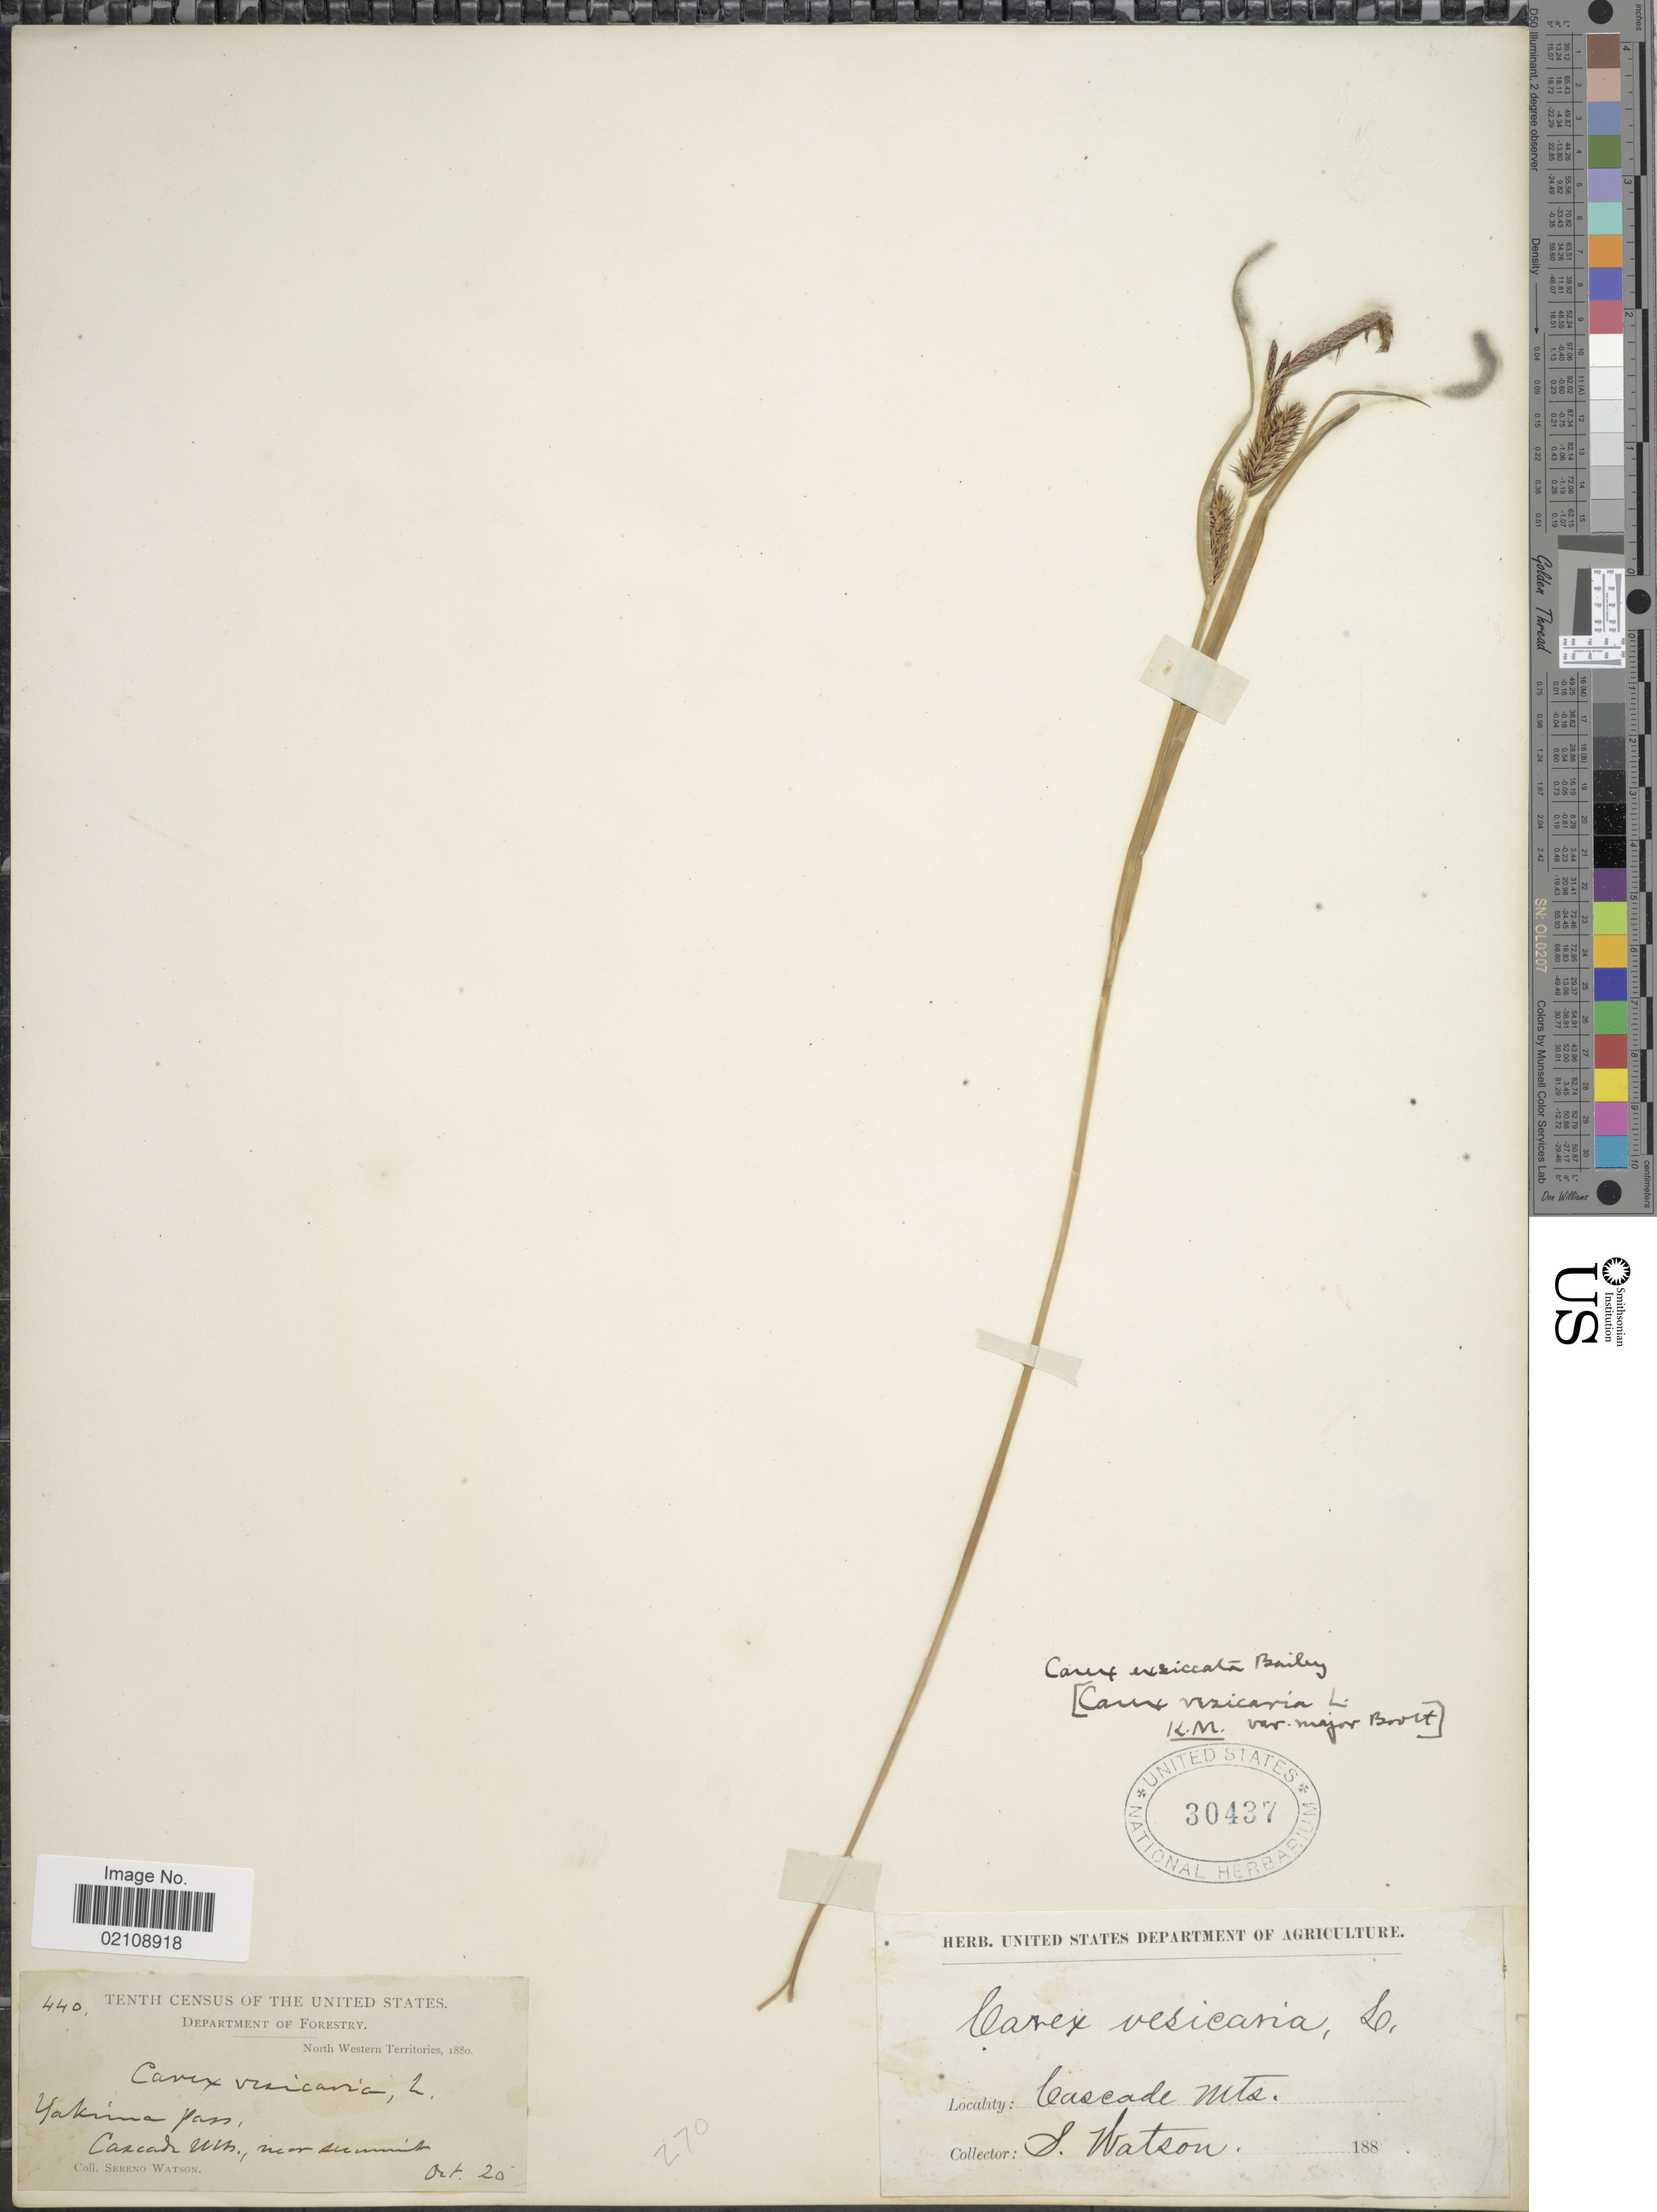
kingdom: Plantae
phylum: Tracheophyta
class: Liliopsida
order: Poales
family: Cyperaceae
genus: Carex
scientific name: Carex exsiccata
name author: L.H. Bailey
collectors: S. Watson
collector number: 440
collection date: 1880-10-20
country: Canada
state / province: Northwest Territories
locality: Yakina Pass, Cascade Mts., near summit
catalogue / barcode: US 30437